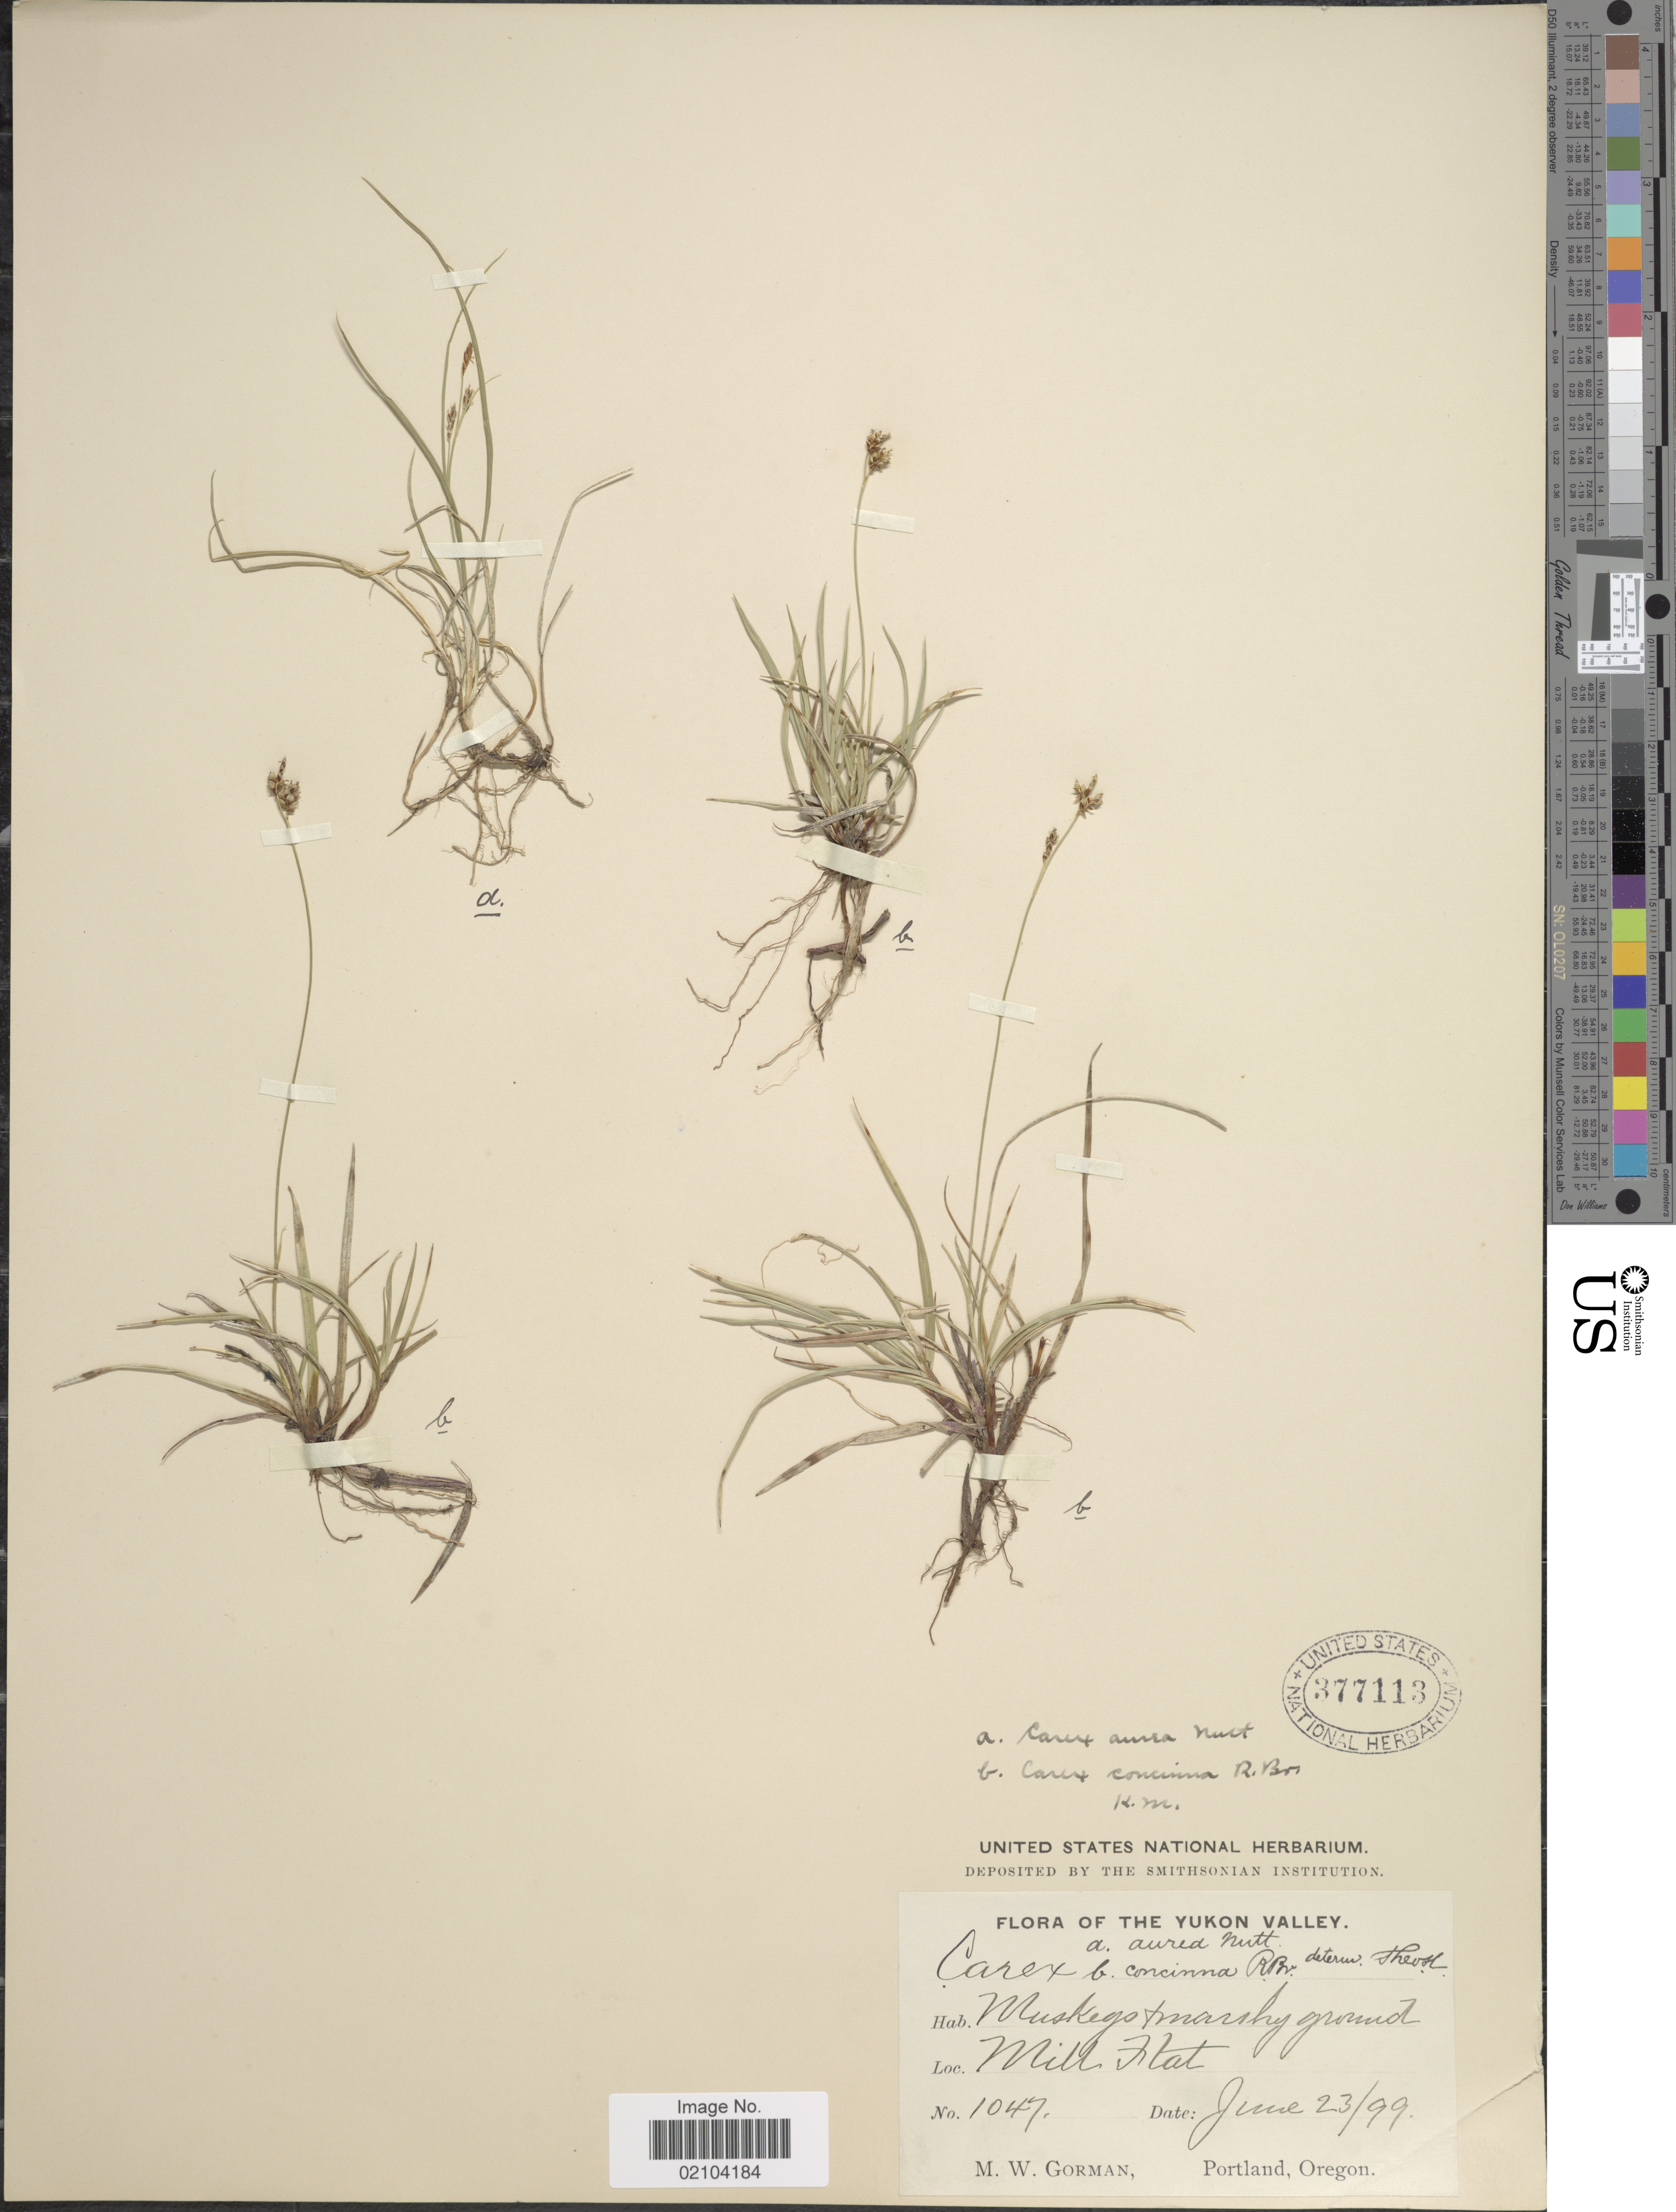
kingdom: Plantae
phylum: Tracheophyta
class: Liliopsida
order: Poales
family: Cyperaceae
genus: Carex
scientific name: Carex aurea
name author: Nutt.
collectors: M. W. Gorman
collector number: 1047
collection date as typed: Transcribed d/m/y: 23/6/99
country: Canada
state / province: Yukon Territory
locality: Yukon Valley. Mill Flat. Muskegs & marshy ground.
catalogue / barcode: US 377113